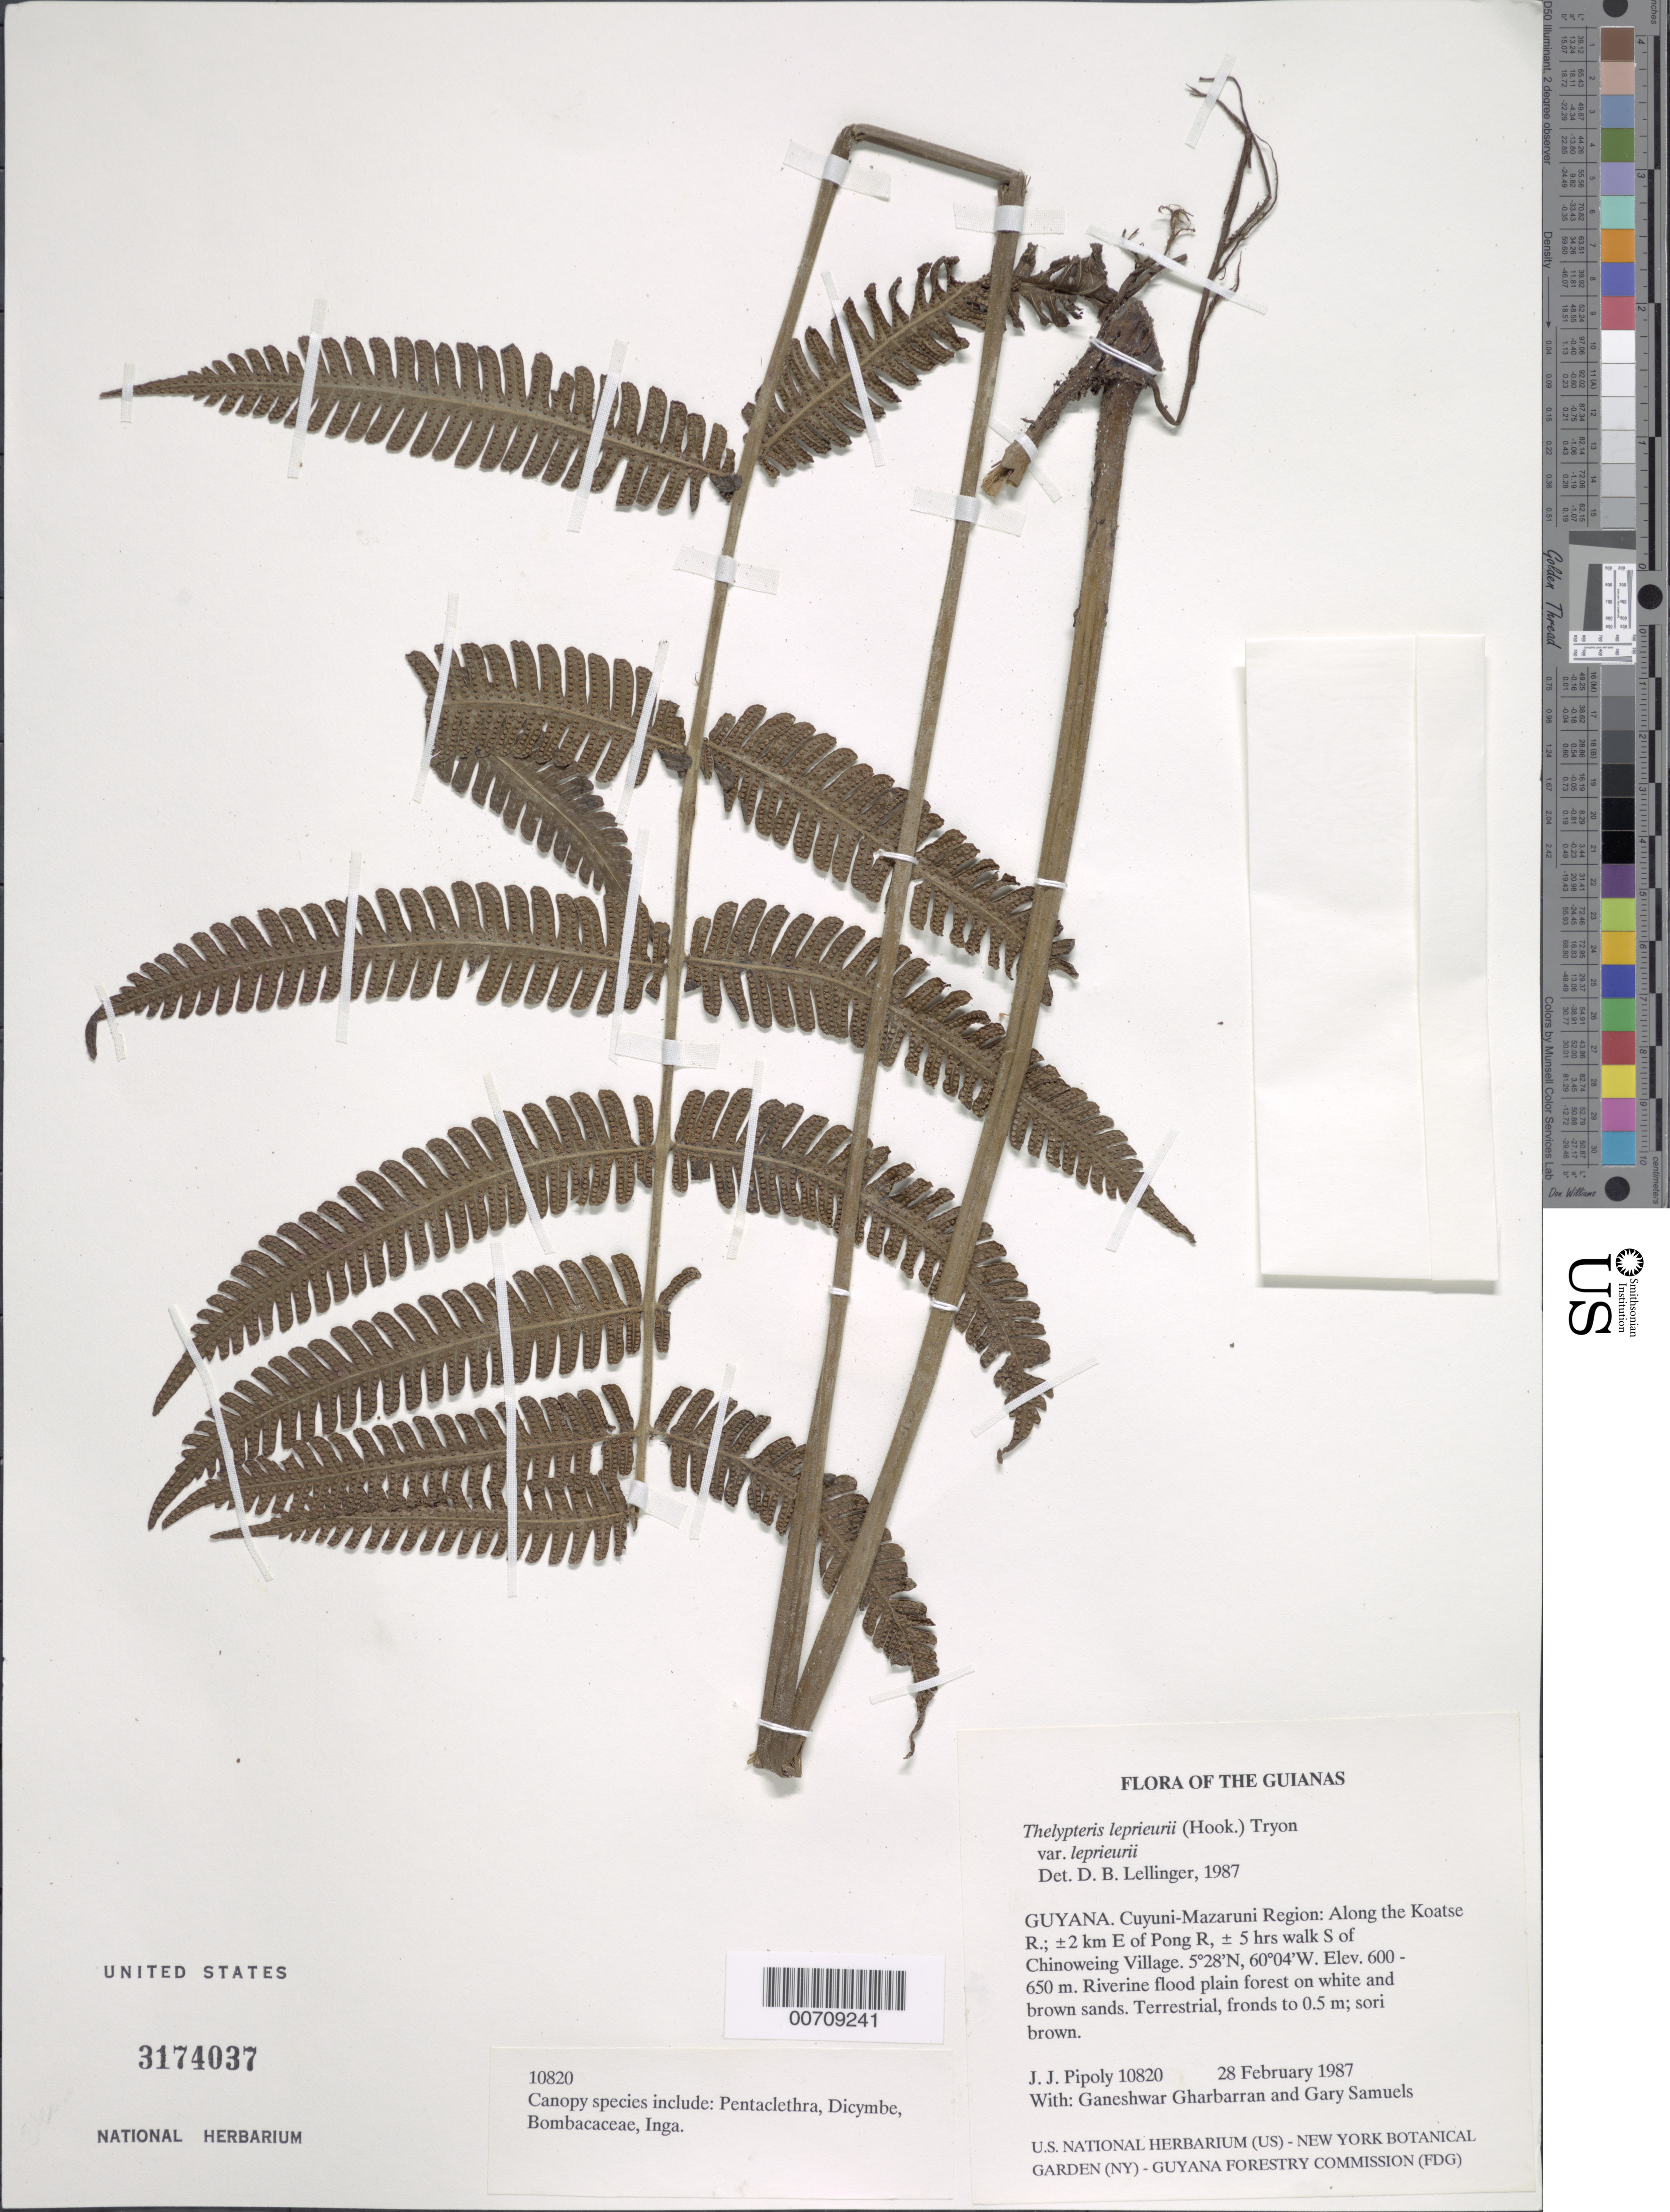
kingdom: Plantae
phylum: Tracheophyta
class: Polypodiopsida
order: Polypodiales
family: Thelypteridaceae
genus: Steiropteris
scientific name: Steiropteris leprieurii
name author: (Hook. f.) Pic. Serm.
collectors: J. J. Pipoly, G. Gharbarran & G. Samuels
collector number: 10820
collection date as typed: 28 February 1987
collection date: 1987-02-28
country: Guyana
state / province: Cuyuni-Mazaruni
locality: Along the Koatse R.; ±2 km E of Pong R, ± 5 hrs walk S of Chinoweing Village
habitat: Riverine flood plain forest on white and brown sands; canopy spp. include Pentaclethra, Dicymbe, Bombacaceae, Inga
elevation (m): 600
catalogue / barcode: US 3174037